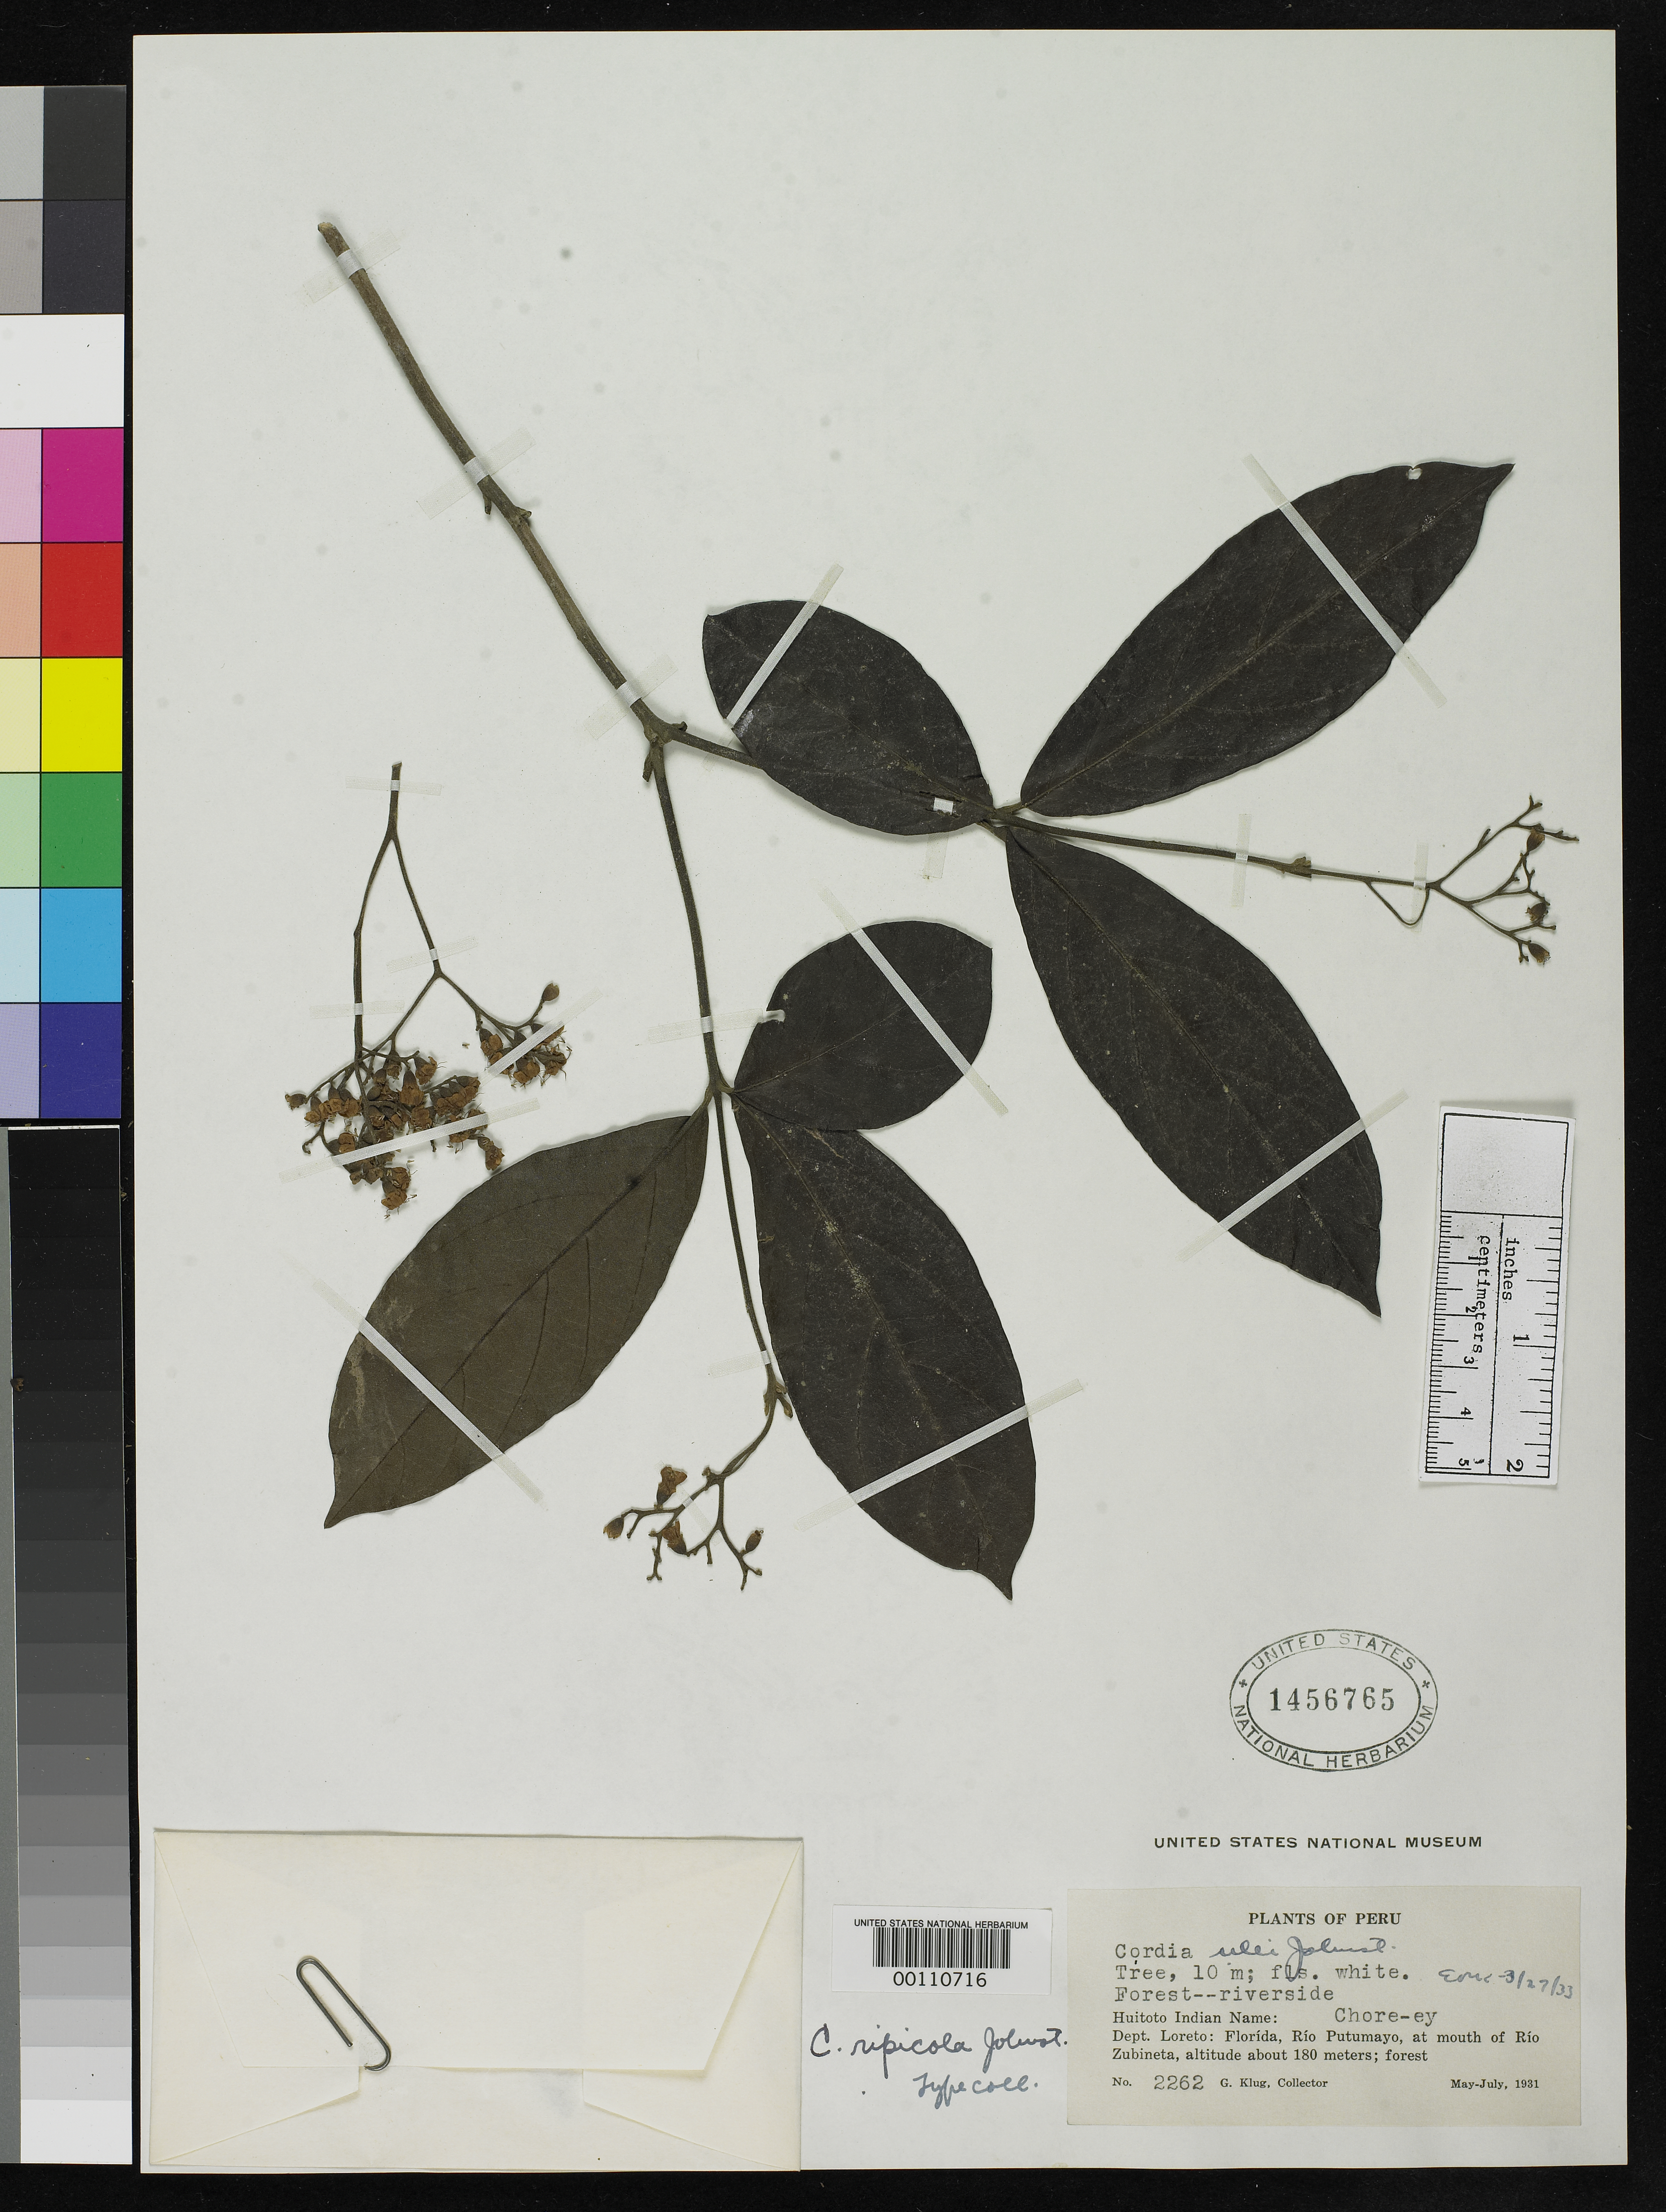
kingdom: Plantae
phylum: Tracheophyta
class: Magnoliopsida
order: Boraginales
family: Cordiaceae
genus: Cordia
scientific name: Cordia ripicola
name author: I.M. Johnst.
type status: Isotype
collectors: G. Klug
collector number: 2262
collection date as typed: May 1931 to -- Jul 1931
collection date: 1931-05/1931-07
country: Peru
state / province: Loreto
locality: Florida, Rio Putumayo, mouth of Rio Zubineta.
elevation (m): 180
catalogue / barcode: US 1456765